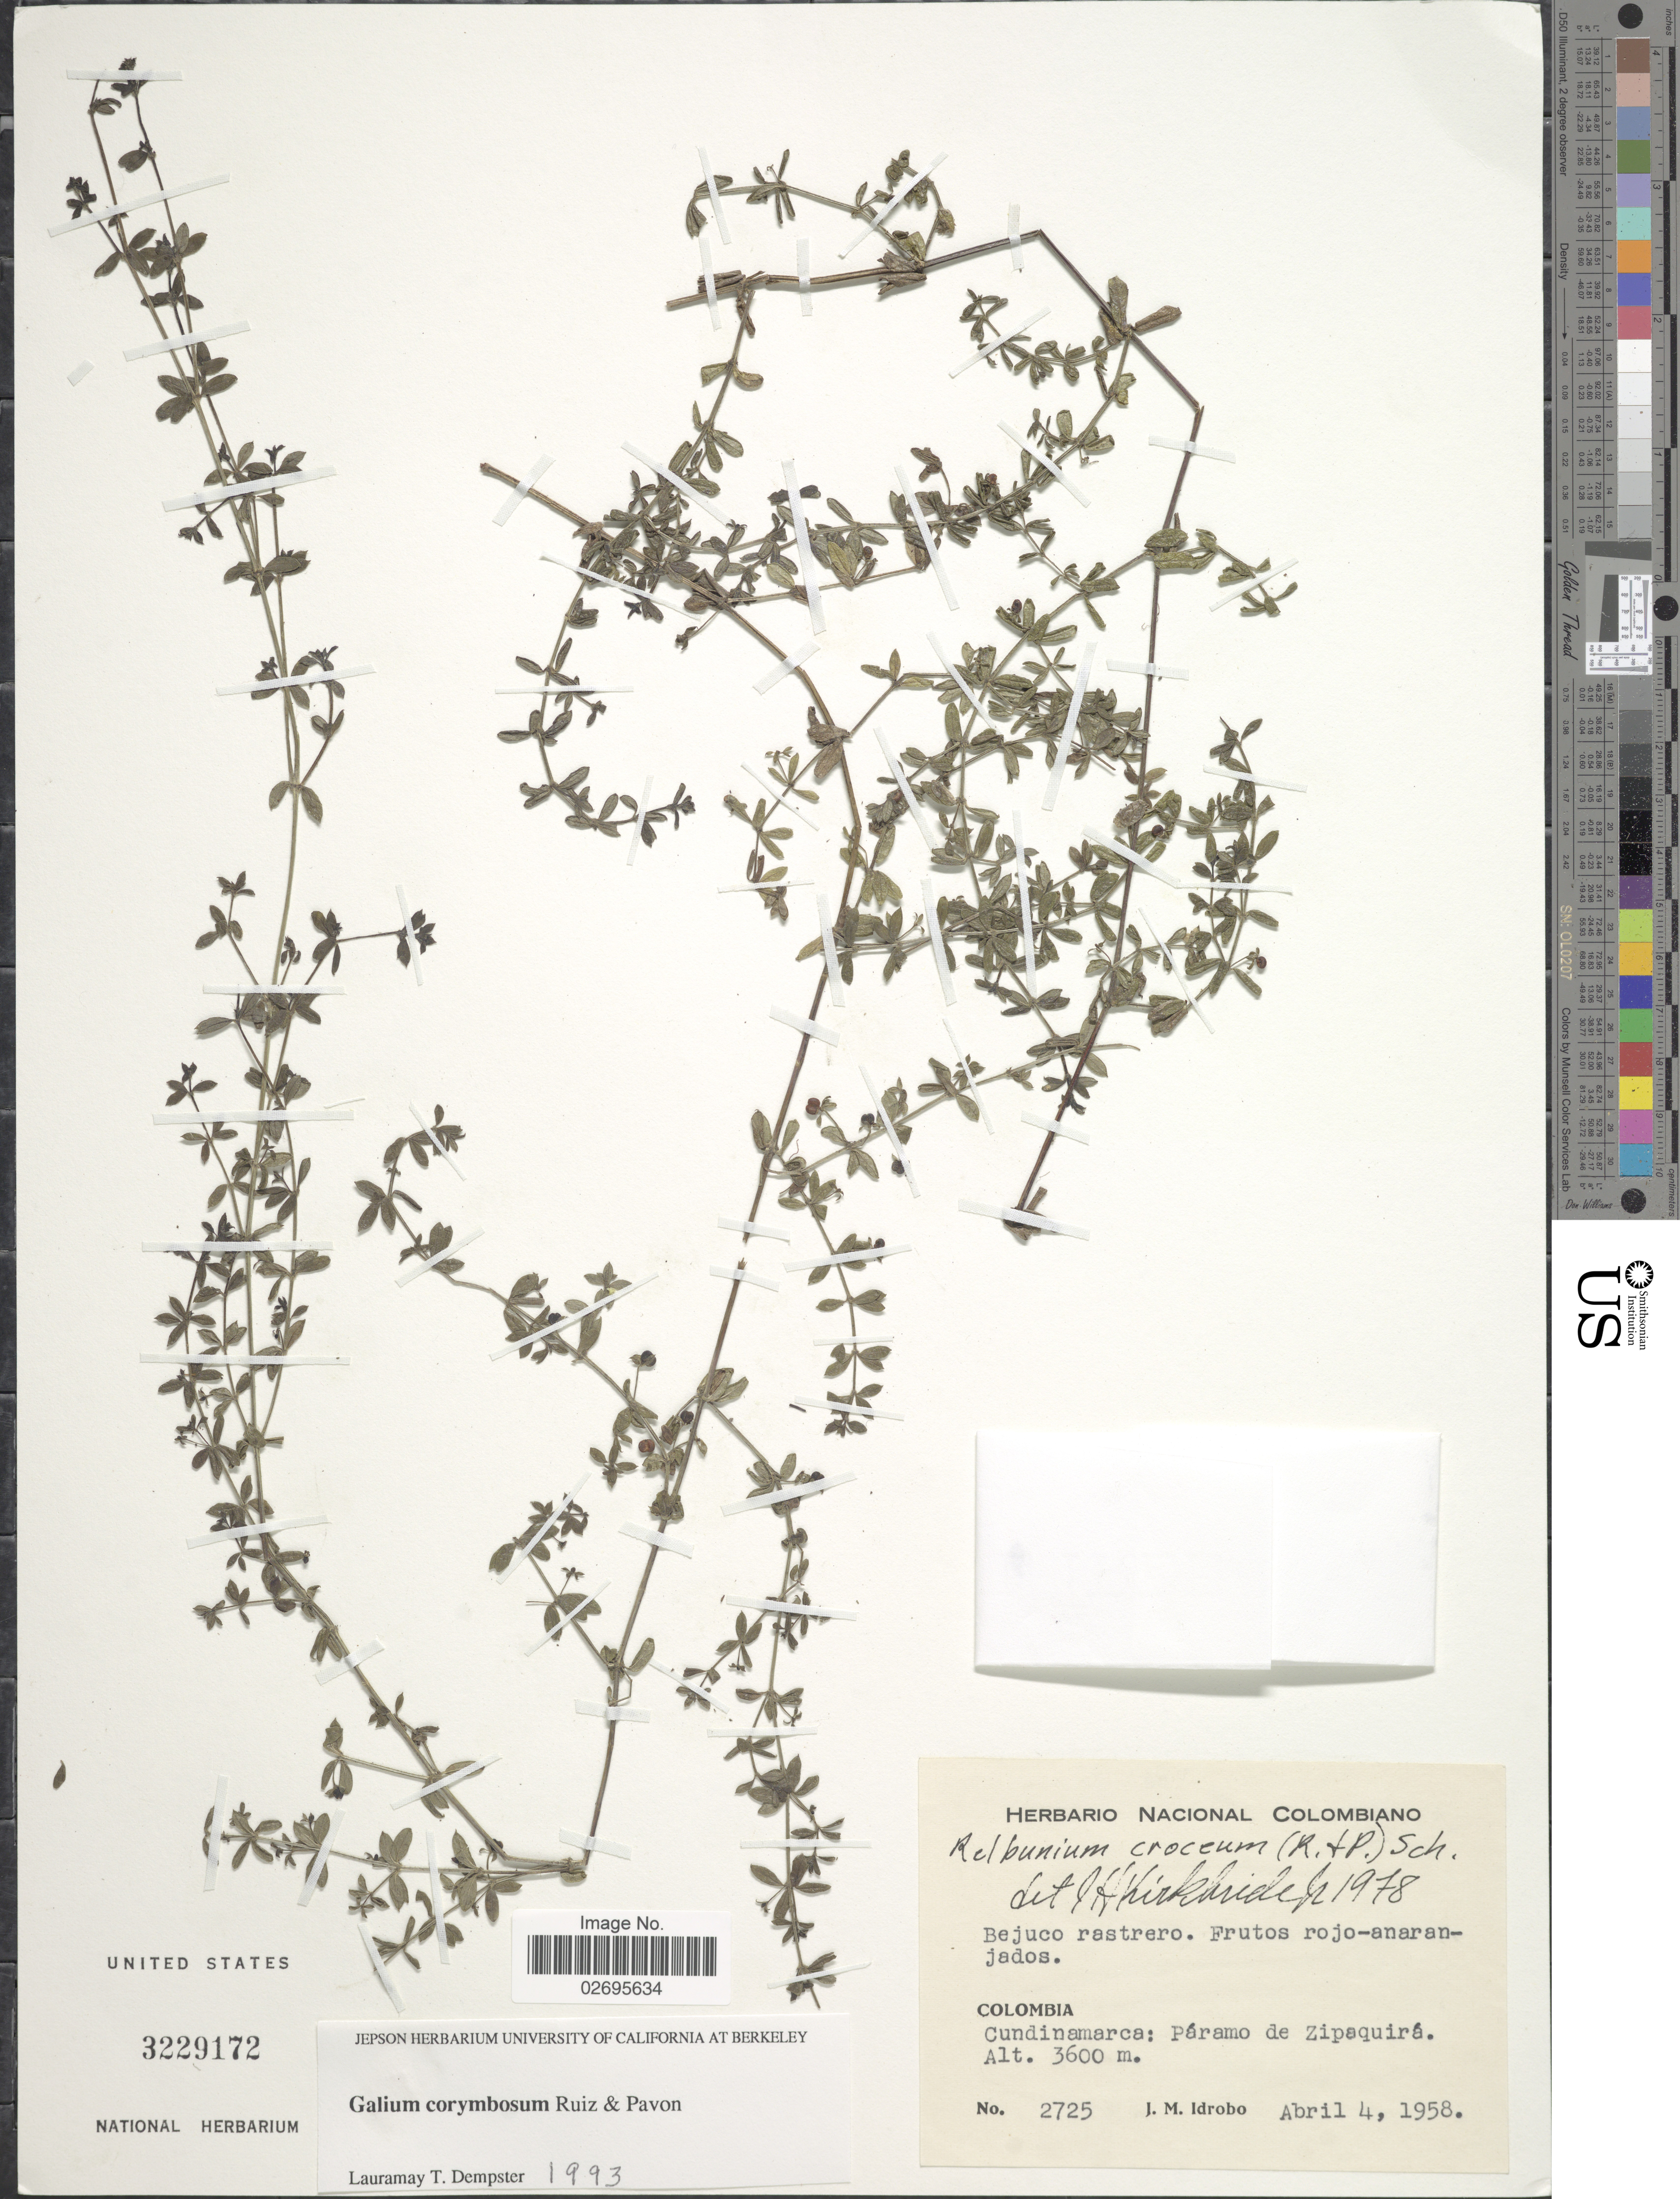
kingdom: Plantae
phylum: Tracheophyta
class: Magnoliopsida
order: Gentianales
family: Rubiaceae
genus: Galium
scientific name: Galium corymbosum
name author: Ruiz & Pav.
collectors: J. M. Idrobo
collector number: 2725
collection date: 1958-04-04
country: Colombia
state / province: Cundinamarca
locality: Colombia, Cundinamarca: Paramo de Zipaquira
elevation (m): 3600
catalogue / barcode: US 3229172